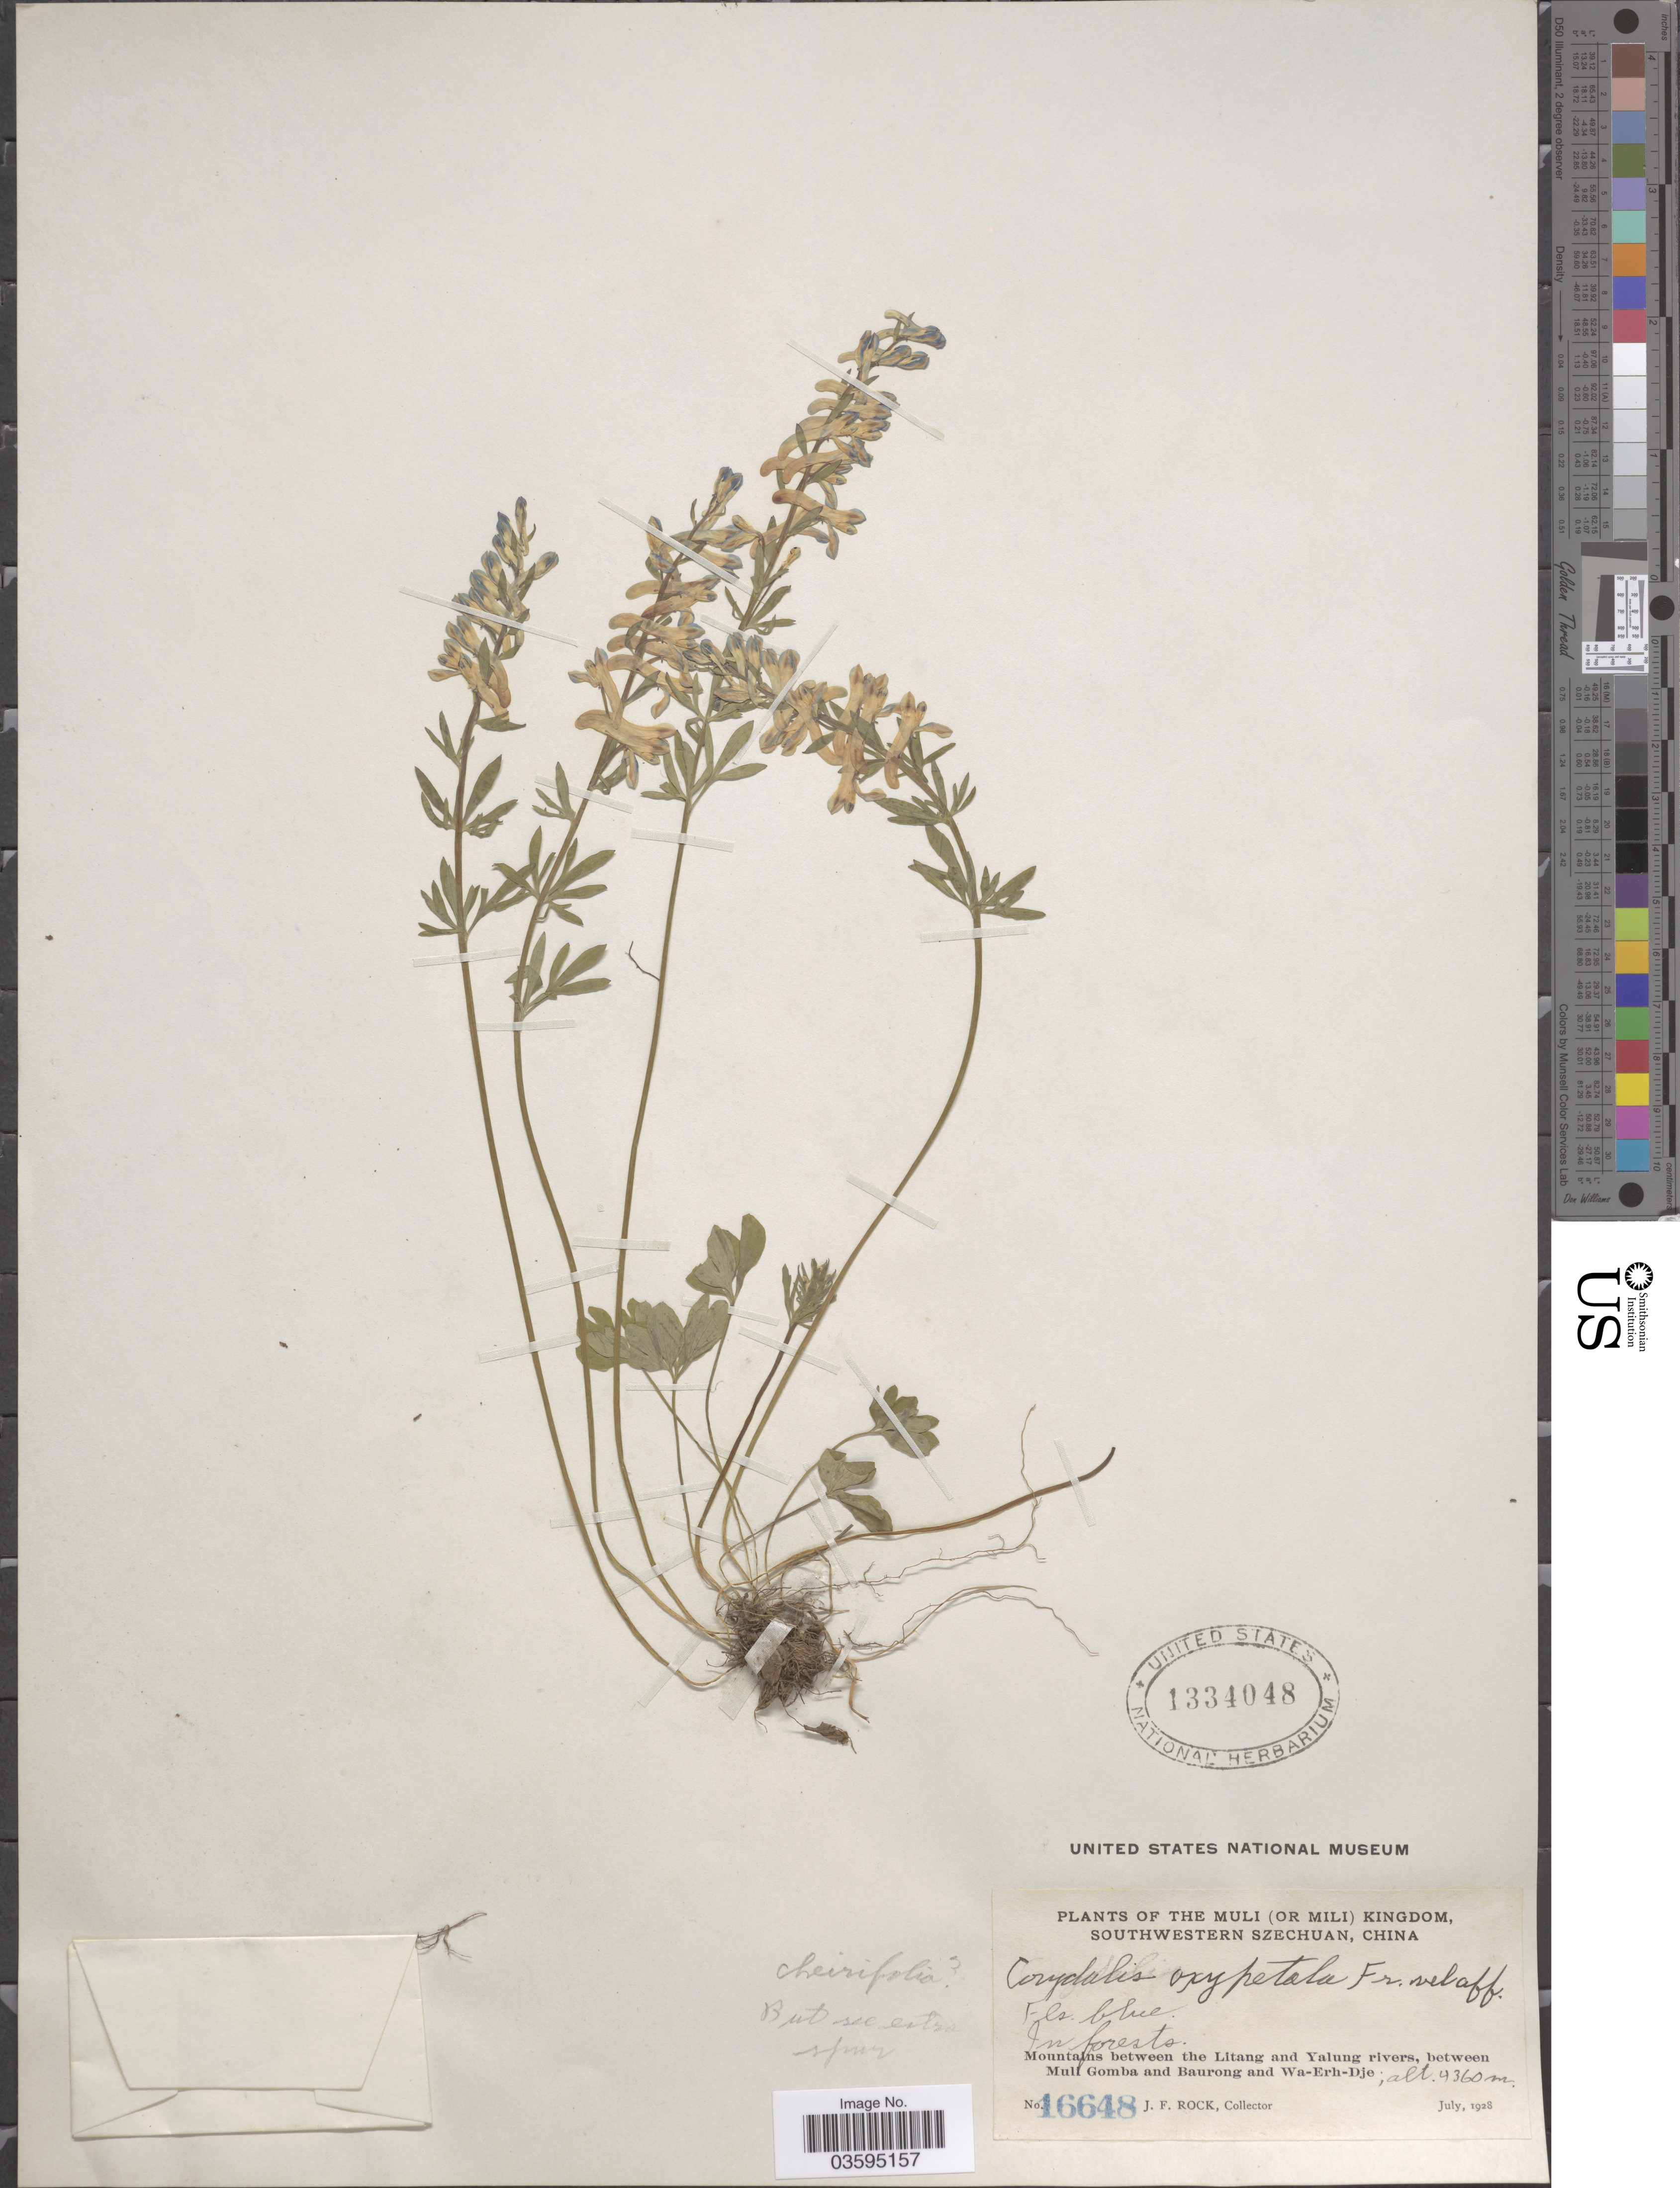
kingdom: Plantae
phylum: Tracheophyta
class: Magnoliopsida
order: Ranunculales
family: Papaveraceae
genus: Corydalis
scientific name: Corydalis oxypetala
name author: Franch.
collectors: J. Rock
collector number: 16648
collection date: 1928-07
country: China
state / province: Sichuan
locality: The Muli (or Mili) Kingdom. Southwestern Szechuan. Mountains between the Litang and Yalung rivers, between Muli Gomba and Baurong and Wa-Erh-Dje.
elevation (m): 4360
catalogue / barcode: US 1334048